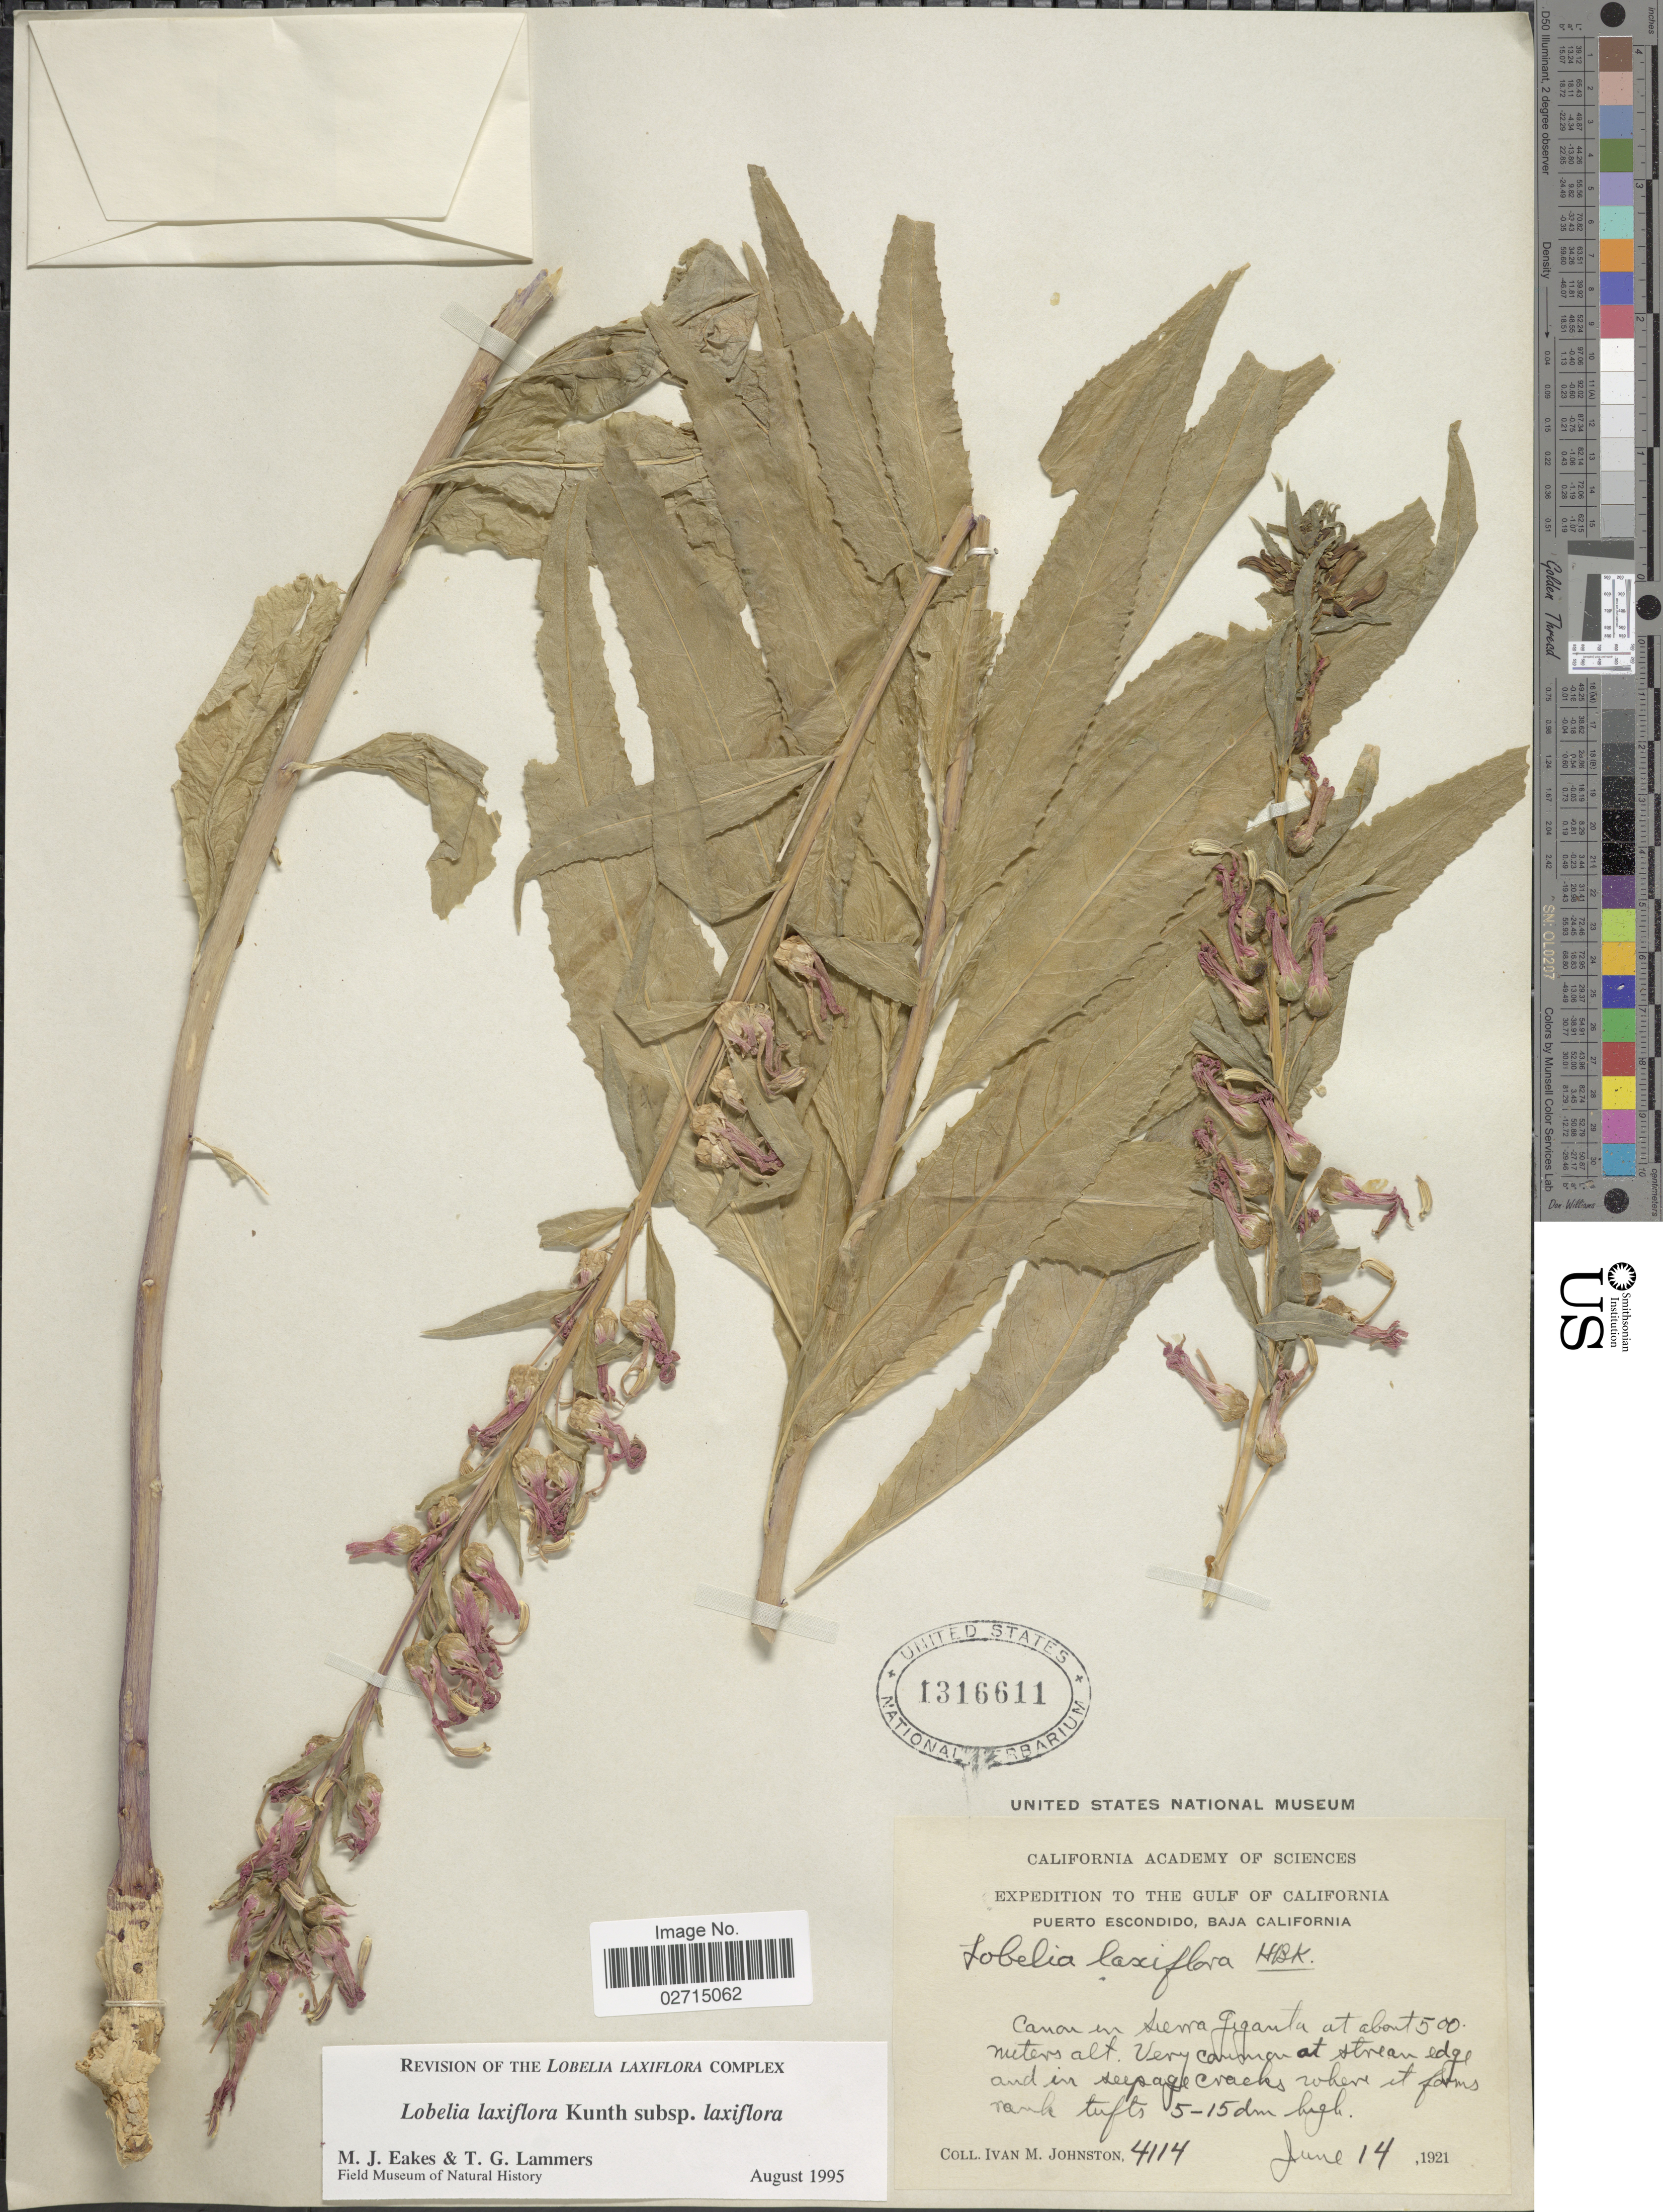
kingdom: Plantae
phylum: Tracheophyta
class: Magnoliopsida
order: Asterales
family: Campanulaceae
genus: Lobelia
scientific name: Lobelia laxiflora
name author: Kunth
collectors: I.M. Johnston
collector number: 4114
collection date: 1921-06-14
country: Mexico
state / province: Baja California Sur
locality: The Gulf of California, Puerto Escondido, Canar en Sierra Giganta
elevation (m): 500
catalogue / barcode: US 1316611